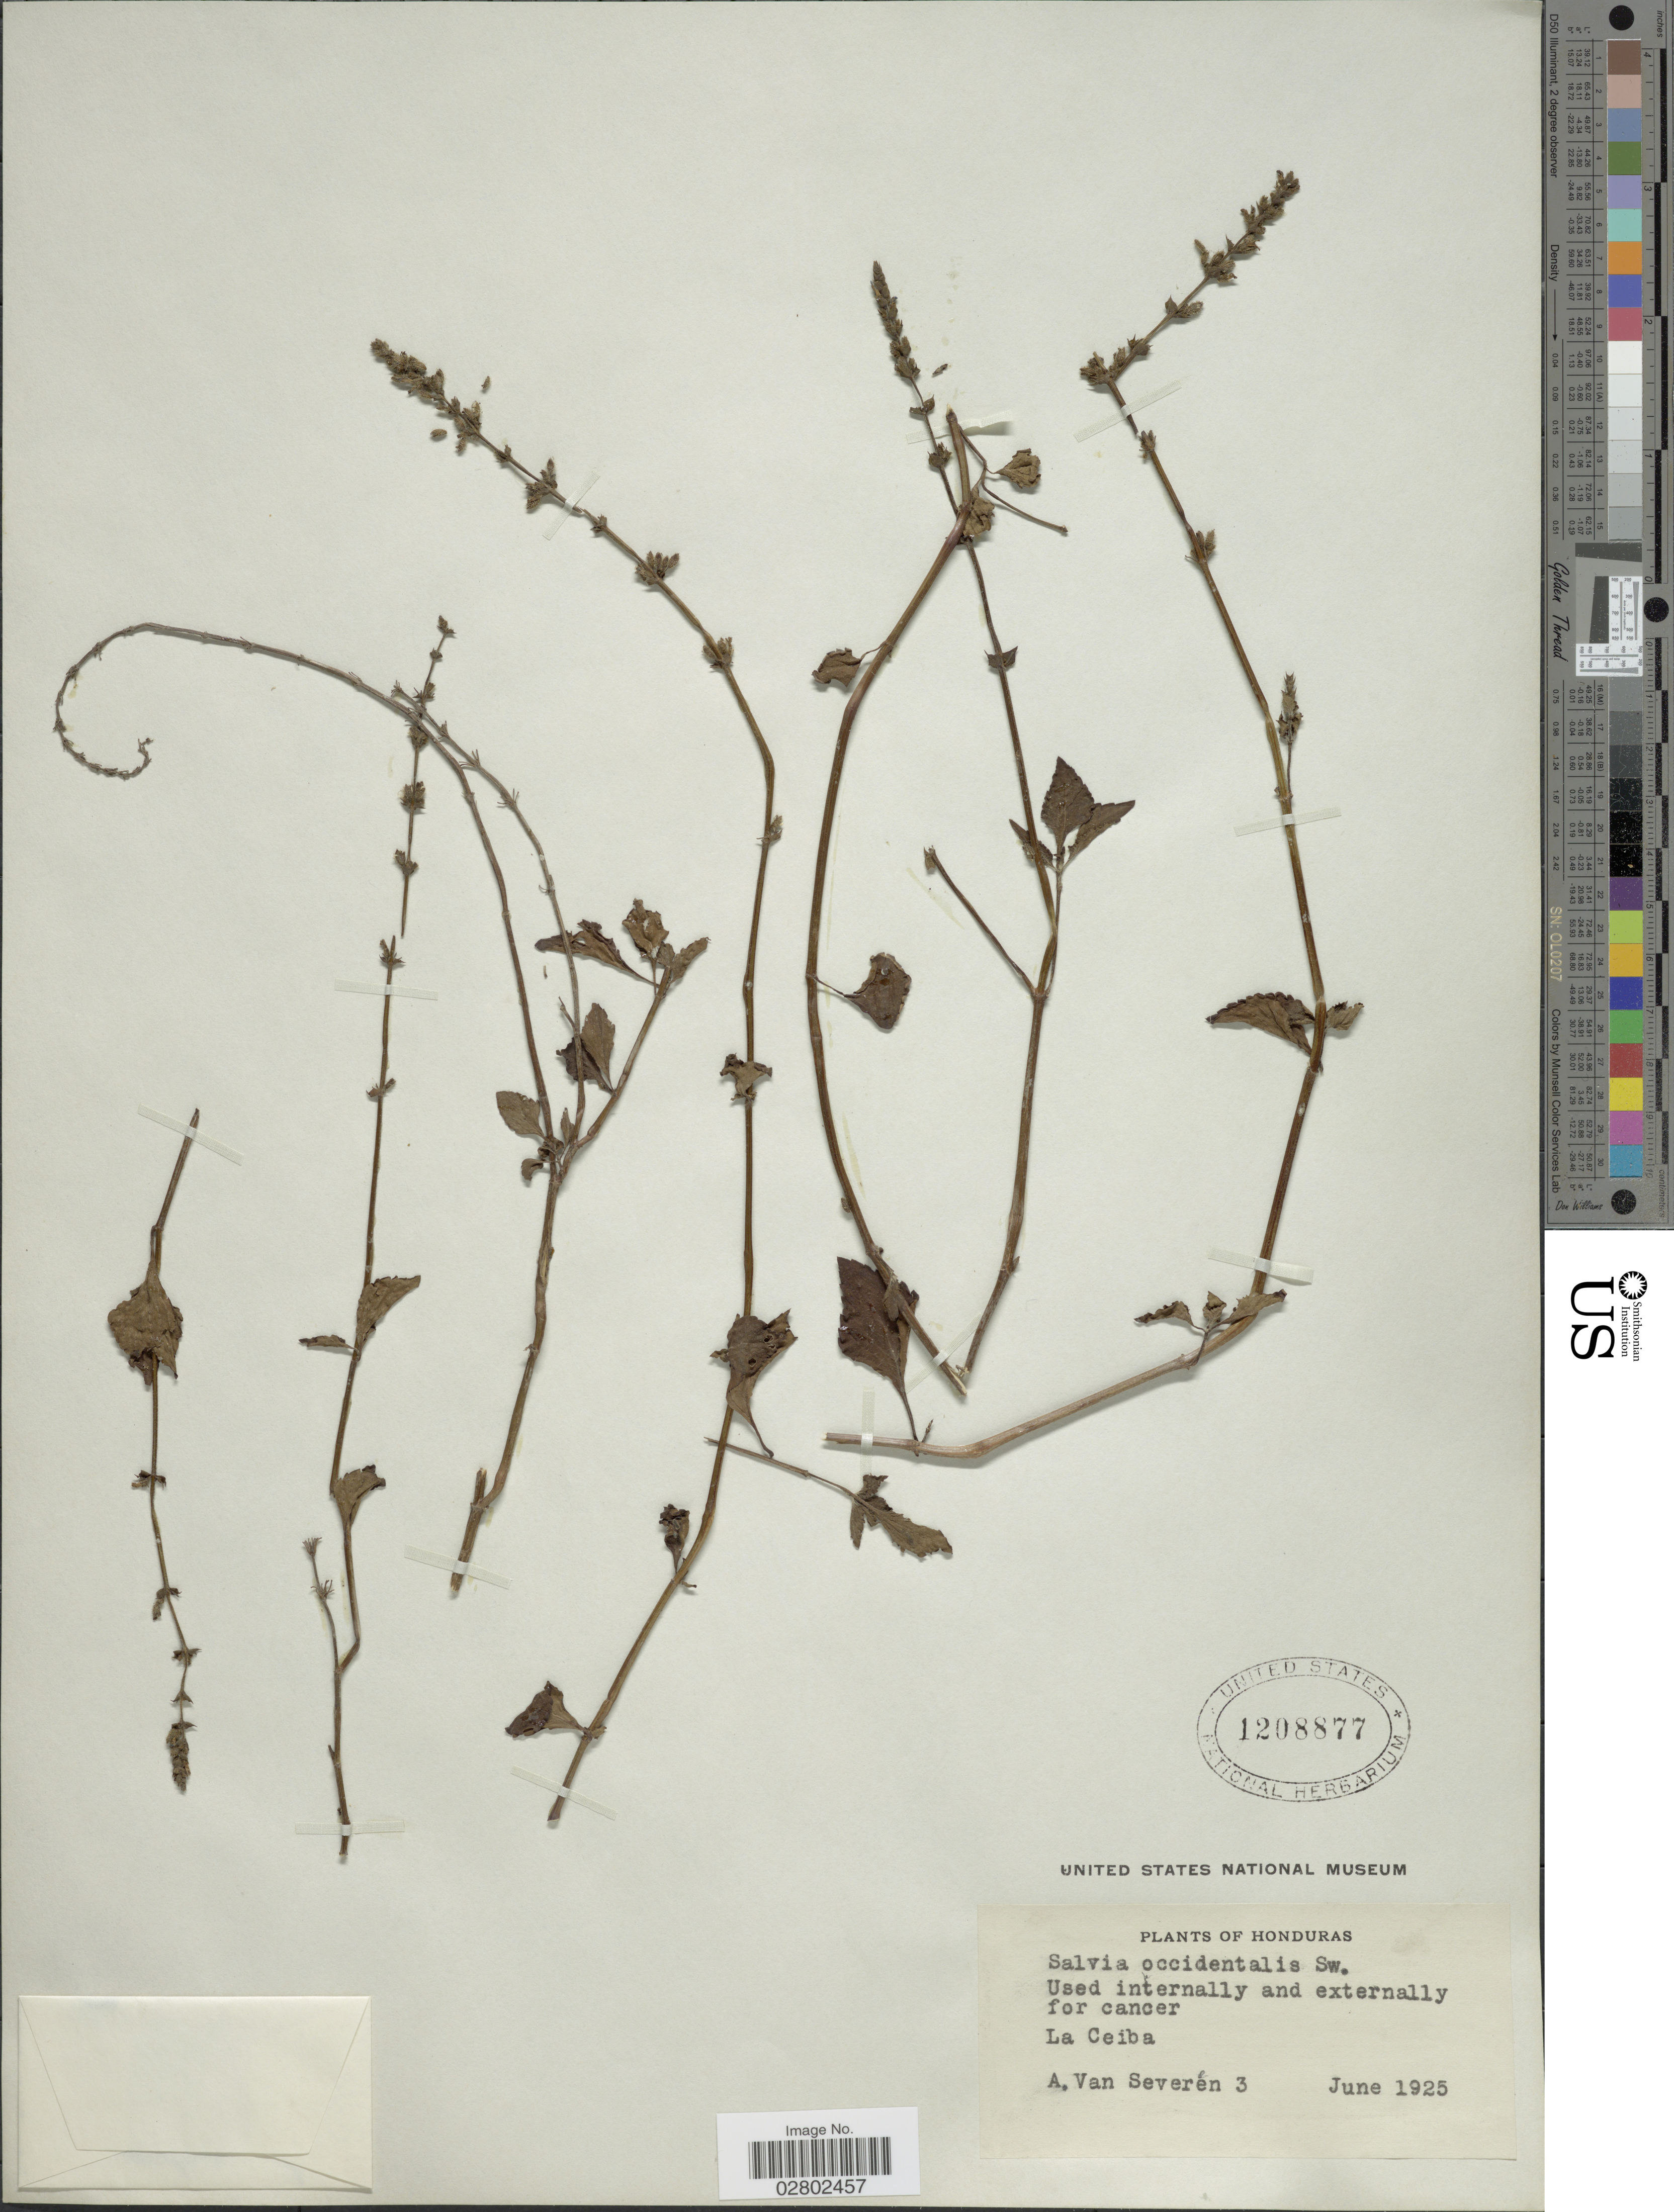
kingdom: Plantae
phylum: Tracheophyta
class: Magnoliopsida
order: Lamiales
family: Lamiaceae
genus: Salvia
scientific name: Salvia occidentalis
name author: Sw.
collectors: A. Van Severen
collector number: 3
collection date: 1925-06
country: Honduras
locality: La Ceiba.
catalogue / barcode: US 1208877